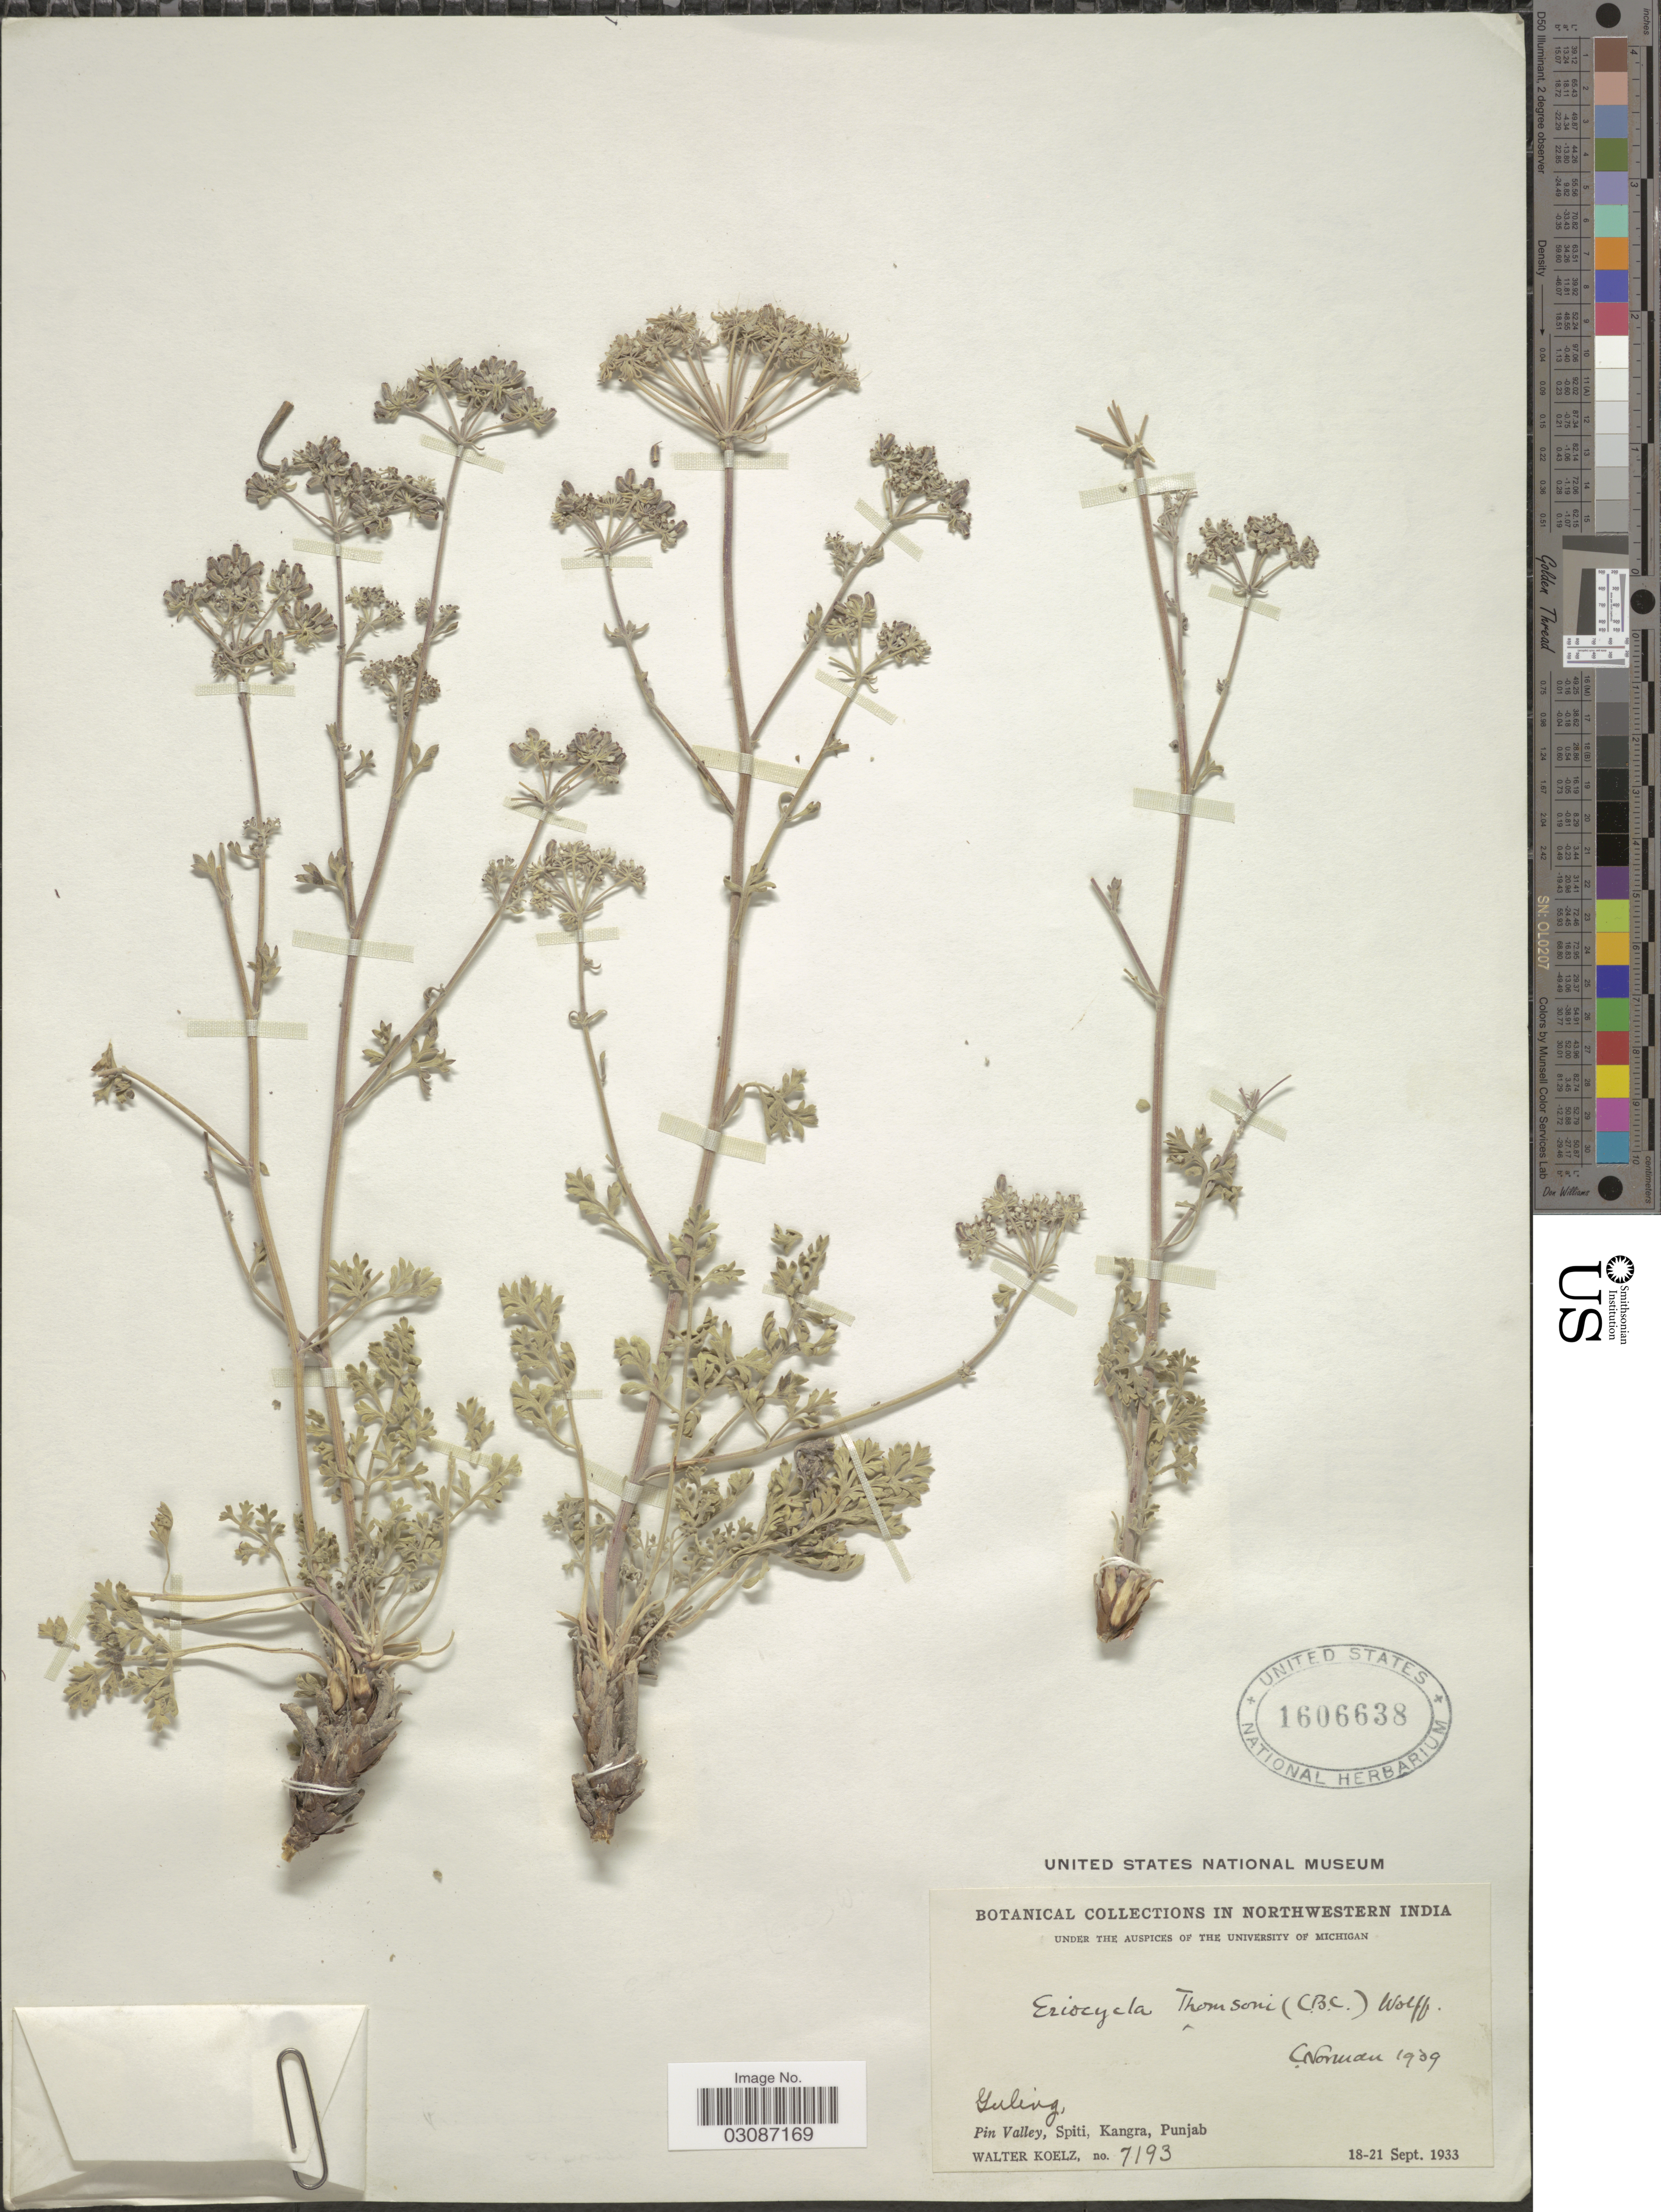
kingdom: Plantae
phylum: Tracheophyta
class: Magnoliopsida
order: Apiales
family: Apiaceae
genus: Seseli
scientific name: Seseli thomsonii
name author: (C.B. Clarke) Pimenov & Kljuykov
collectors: W. N. Koelz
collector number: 7193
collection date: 1933-09-18/1933-09-21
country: India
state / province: Punjab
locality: Northwestern India. Guling. Pin Valley, Spiti, Kangra.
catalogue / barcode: US 1606638